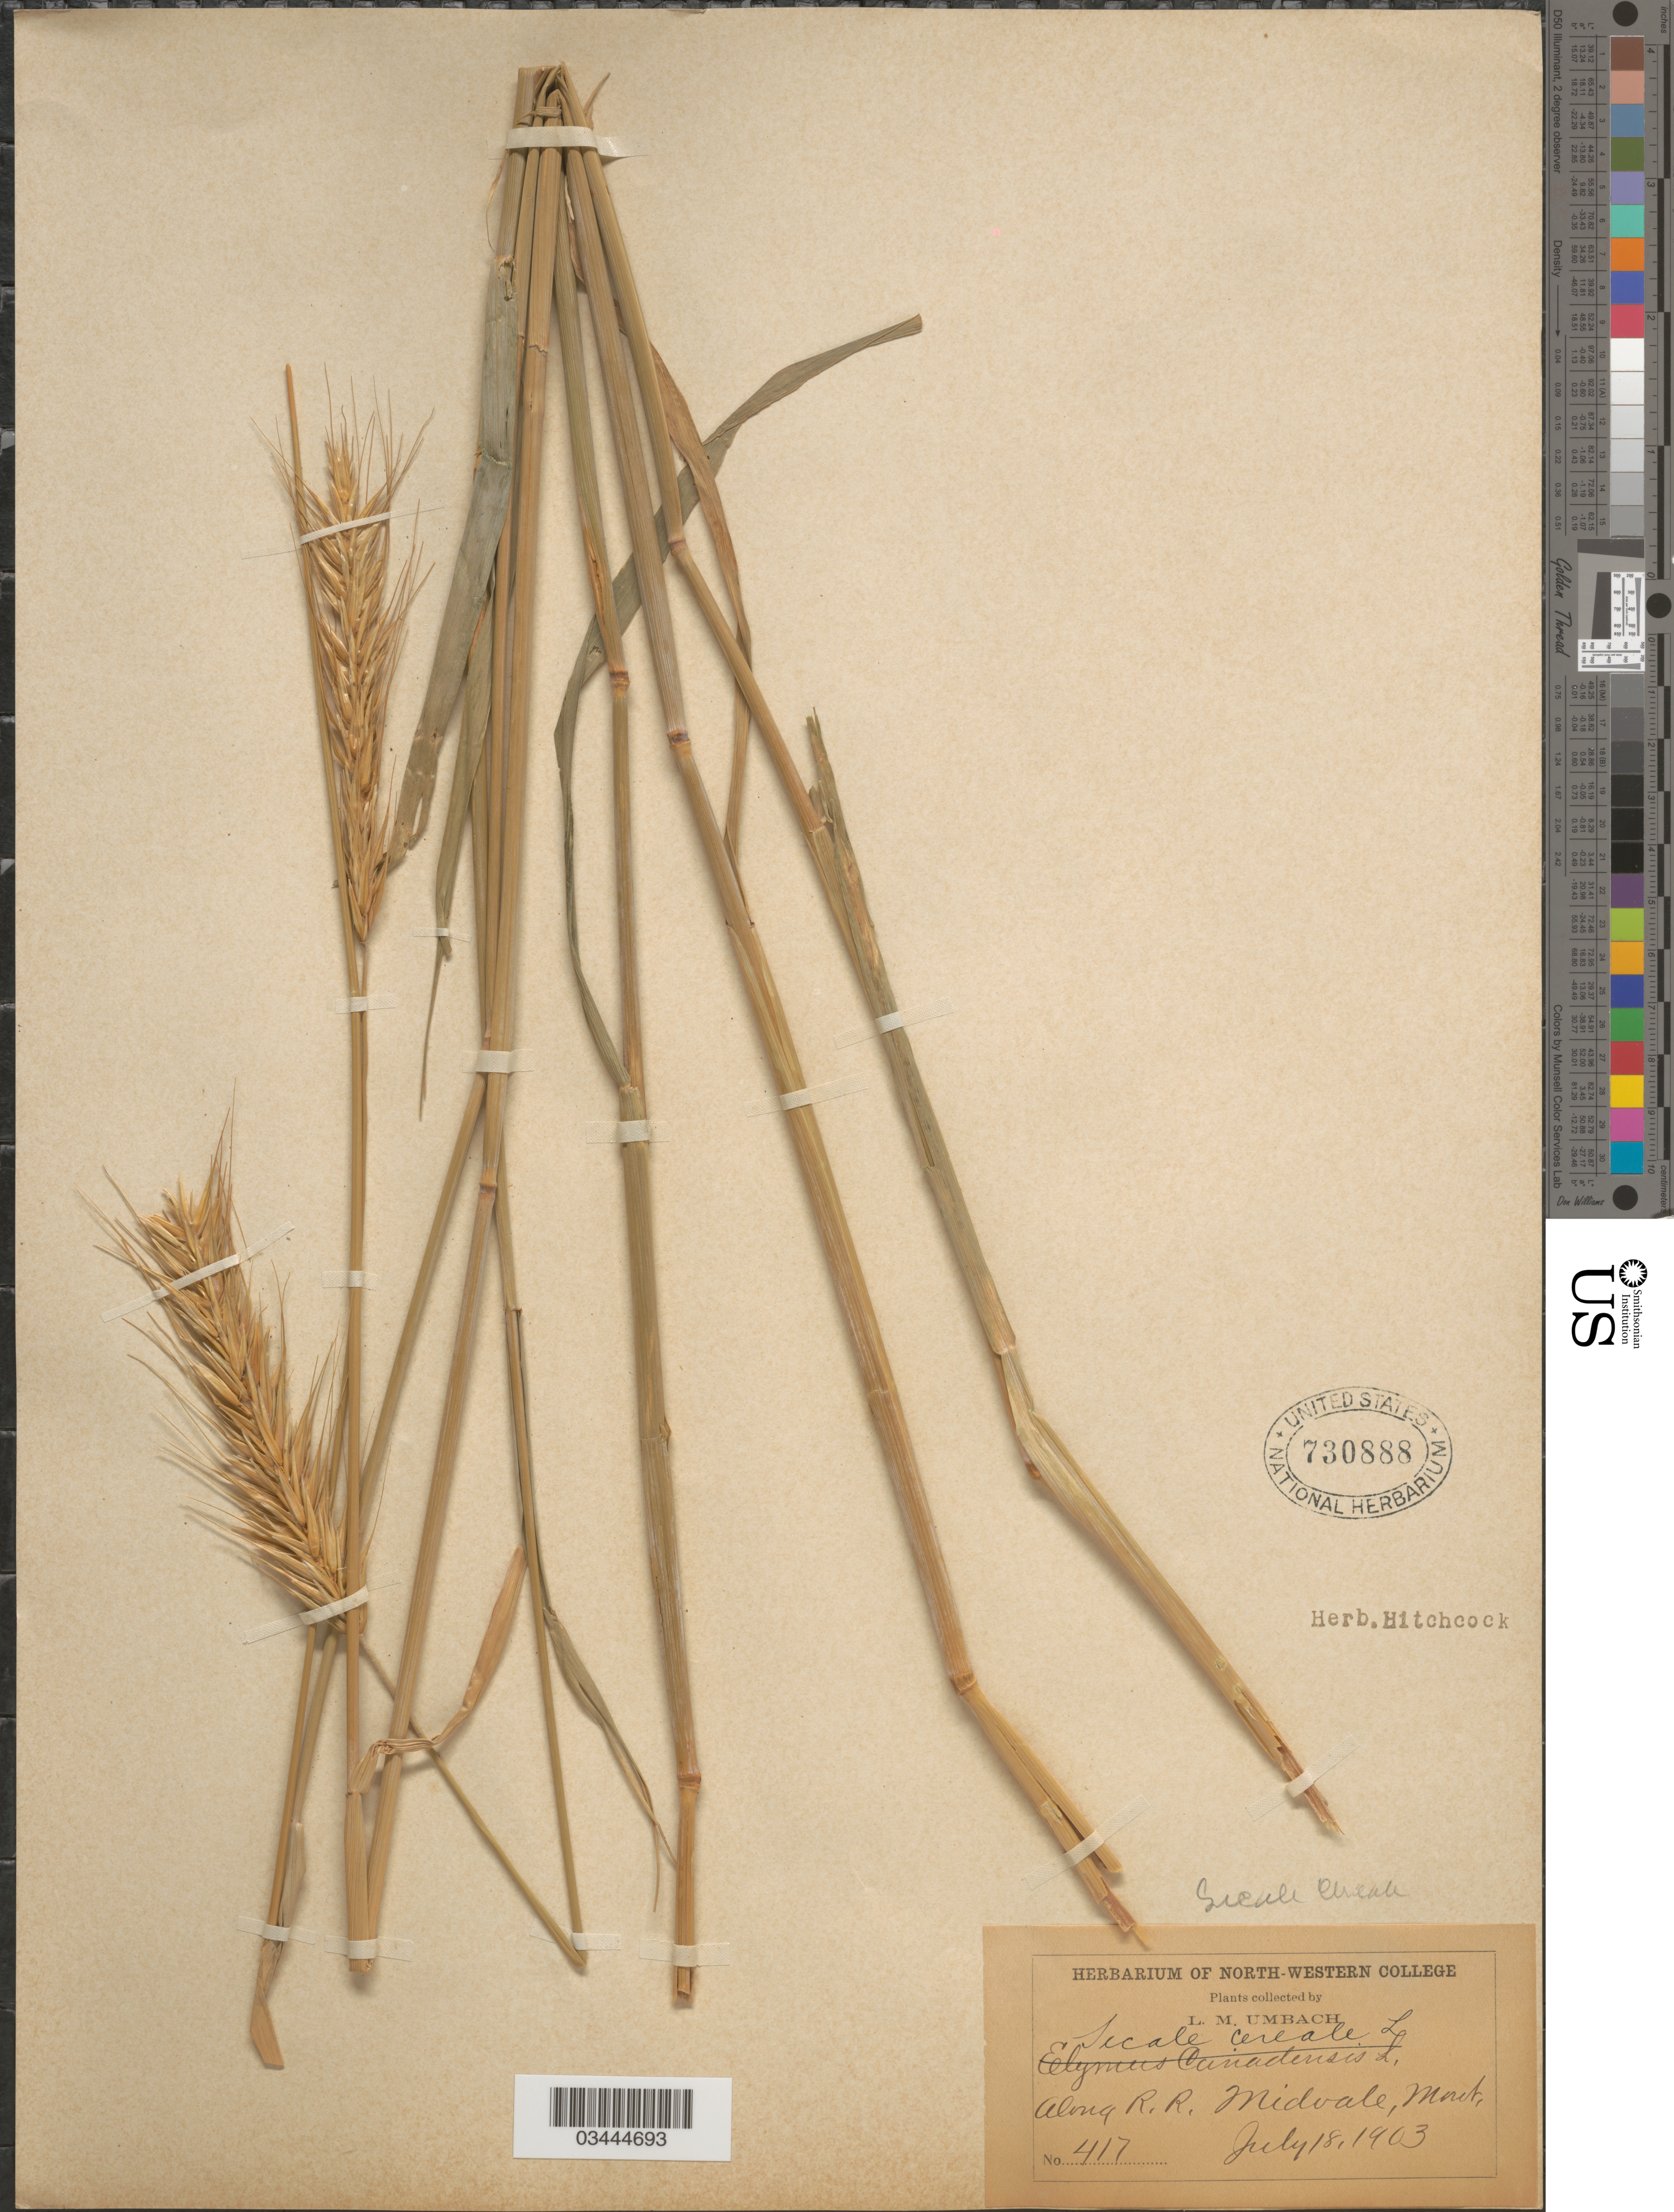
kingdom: Plantae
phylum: Tracheophyta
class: Liliopsida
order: Poales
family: Poaceae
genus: Secale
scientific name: Secale cereale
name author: L.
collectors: L. M. Umbach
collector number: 417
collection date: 1903-07-18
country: United States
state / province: Montana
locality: Along R.R. Midvale.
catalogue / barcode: US 730888